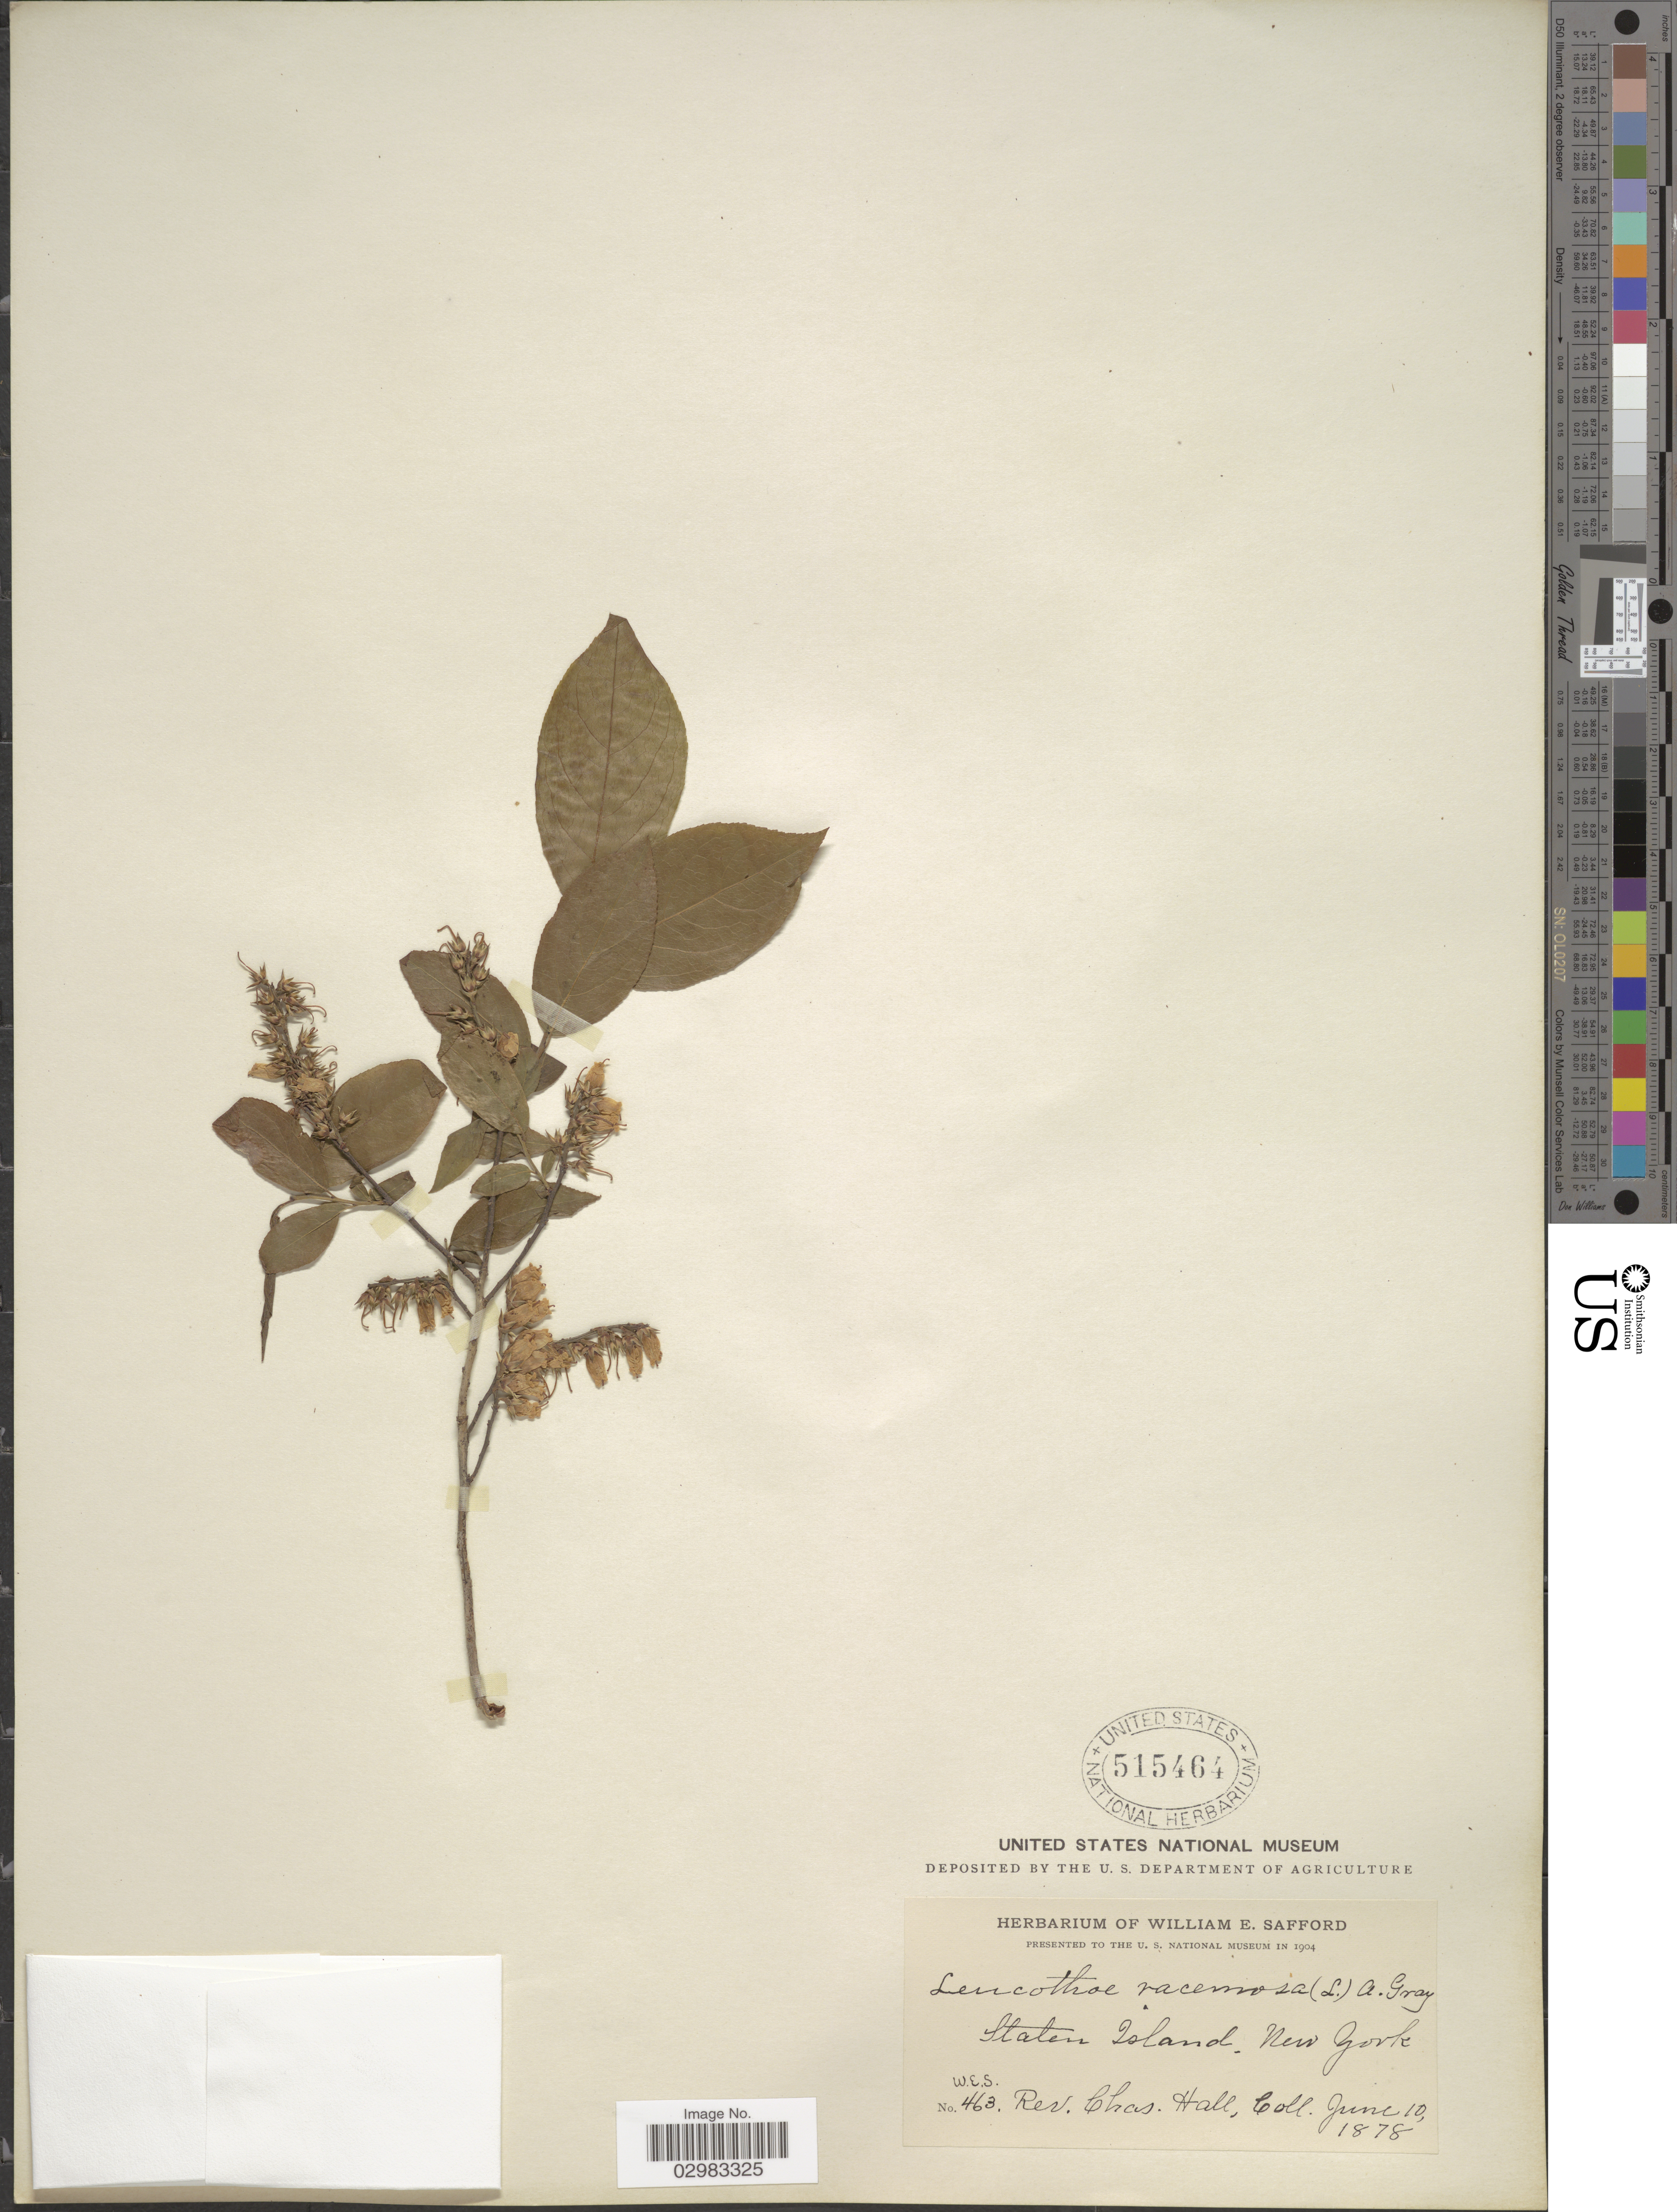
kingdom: Plantae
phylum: Tracheophyta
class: Magnoliopsida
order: Ericales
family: Ericaceae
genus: Leucothoe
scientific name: Leucothoë racemosa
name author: (L.) A. Gray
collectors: C. Hall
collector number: W.E.S. 463?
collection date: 1878-06-10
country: United States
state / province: New York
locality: Staten Island.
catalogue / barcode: US 515464